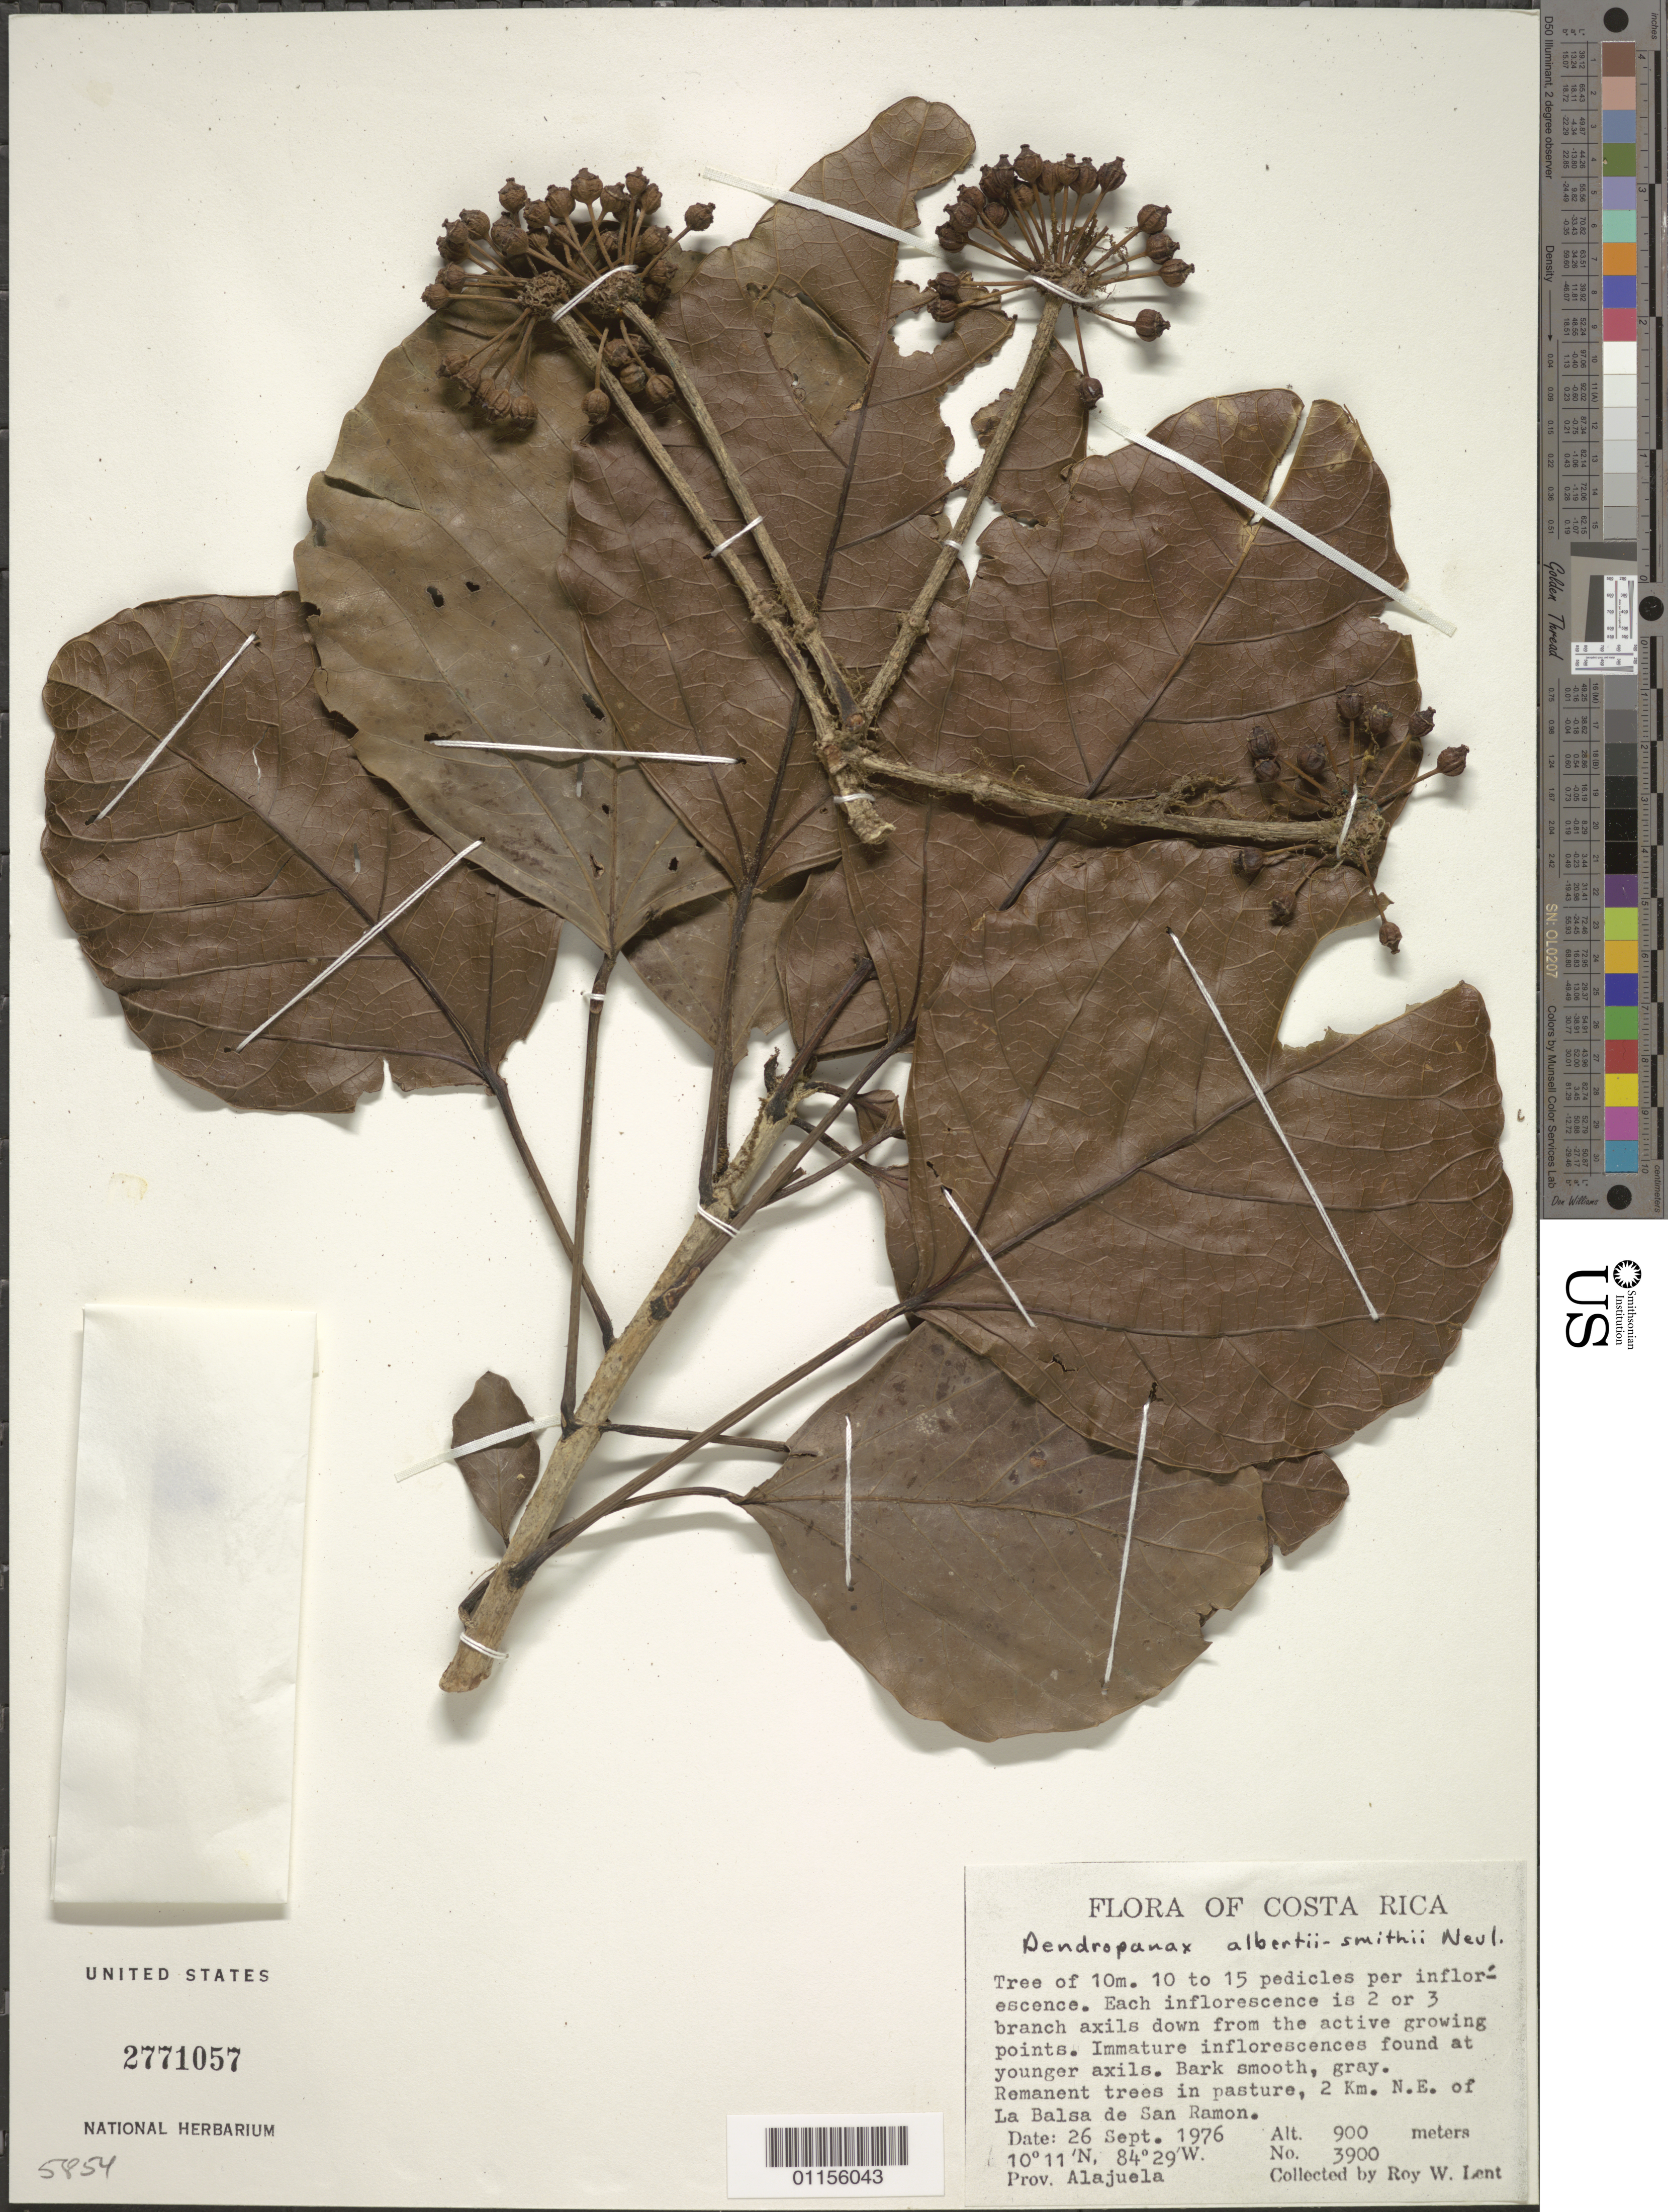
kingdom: Plantae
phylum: Tracheophyta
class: Magnoliopsida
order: Apiales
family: Araliaceae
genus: Dendropanax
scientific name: Dendropanax albertii-smithii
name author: Nevl.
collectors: R. W. Lent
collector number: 3900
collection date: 1976-09-26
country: Costa Rica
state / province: Alajuela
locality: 2 km NE of La Balsa de San Ramon.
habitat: Remanent trees in pasture.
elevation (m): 900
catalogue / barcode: US 2771057